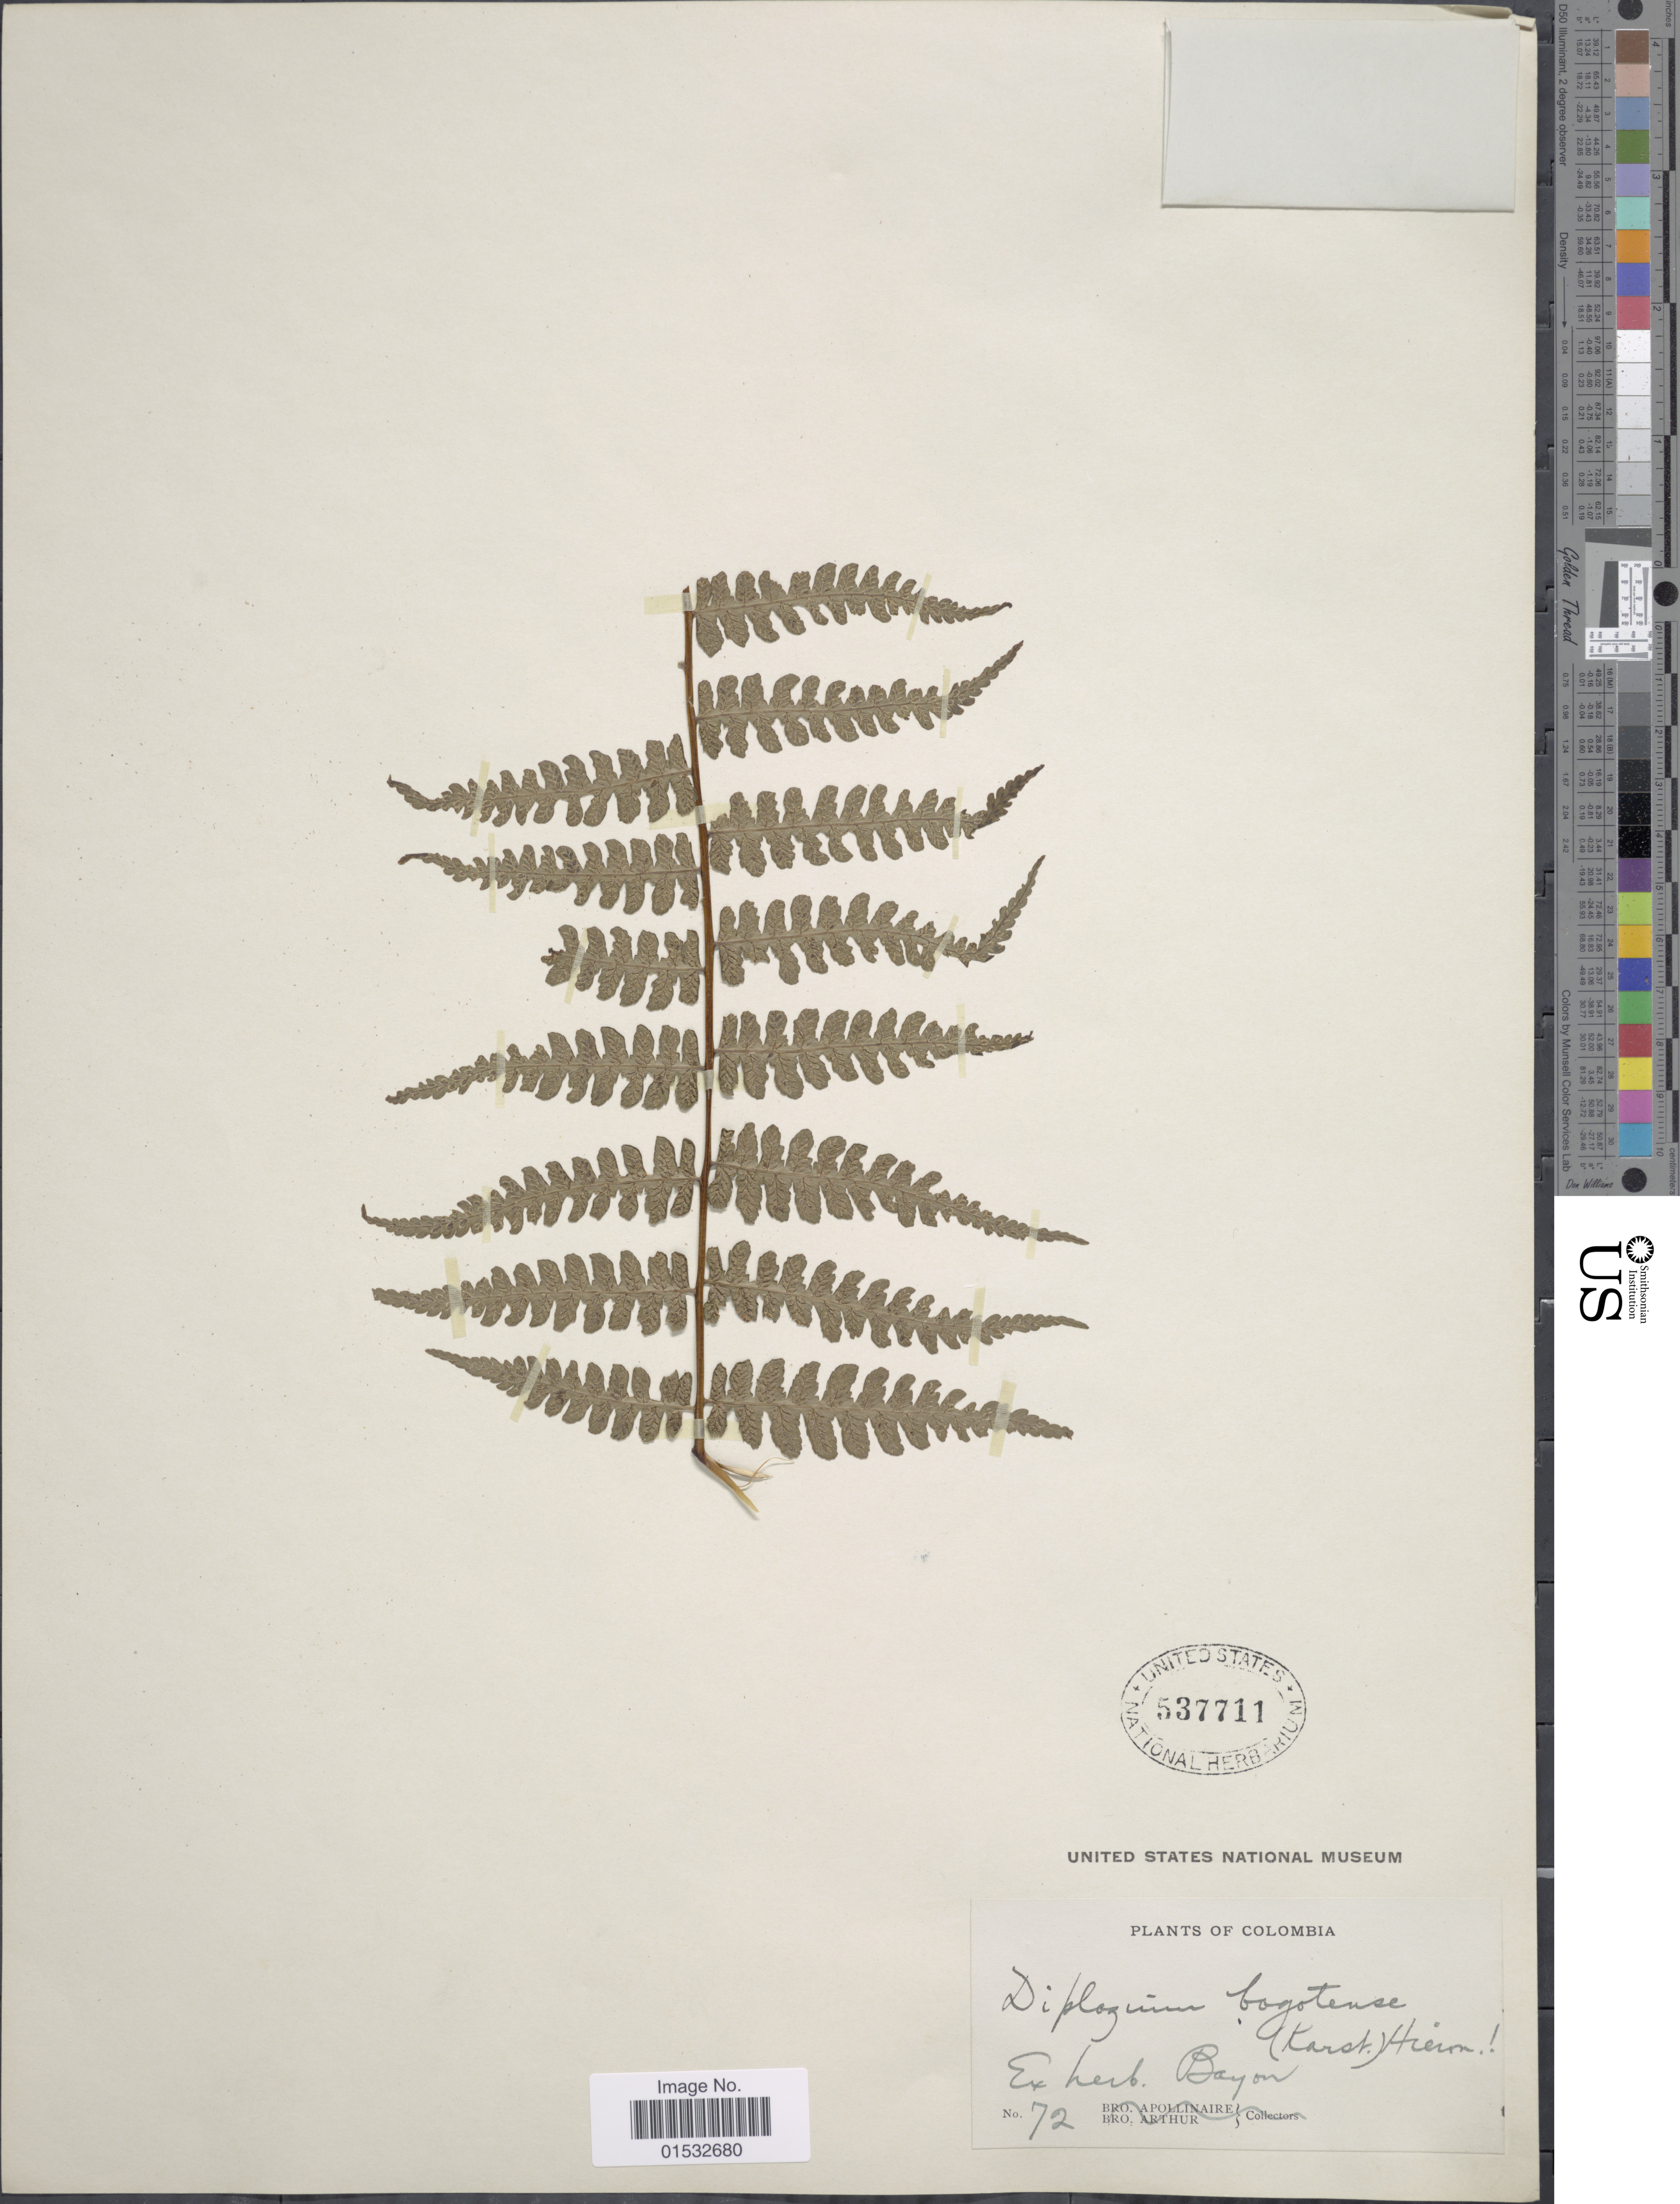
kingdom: Plantae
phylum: Tracheophyta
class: Polypodiopsida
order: Polypodiales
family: Athyriaceae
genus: Diplazium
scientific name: Diplazium bogotense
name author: (H. Karst.) Hieron.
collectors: E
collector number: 72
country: Colombia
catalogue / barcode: US 537711